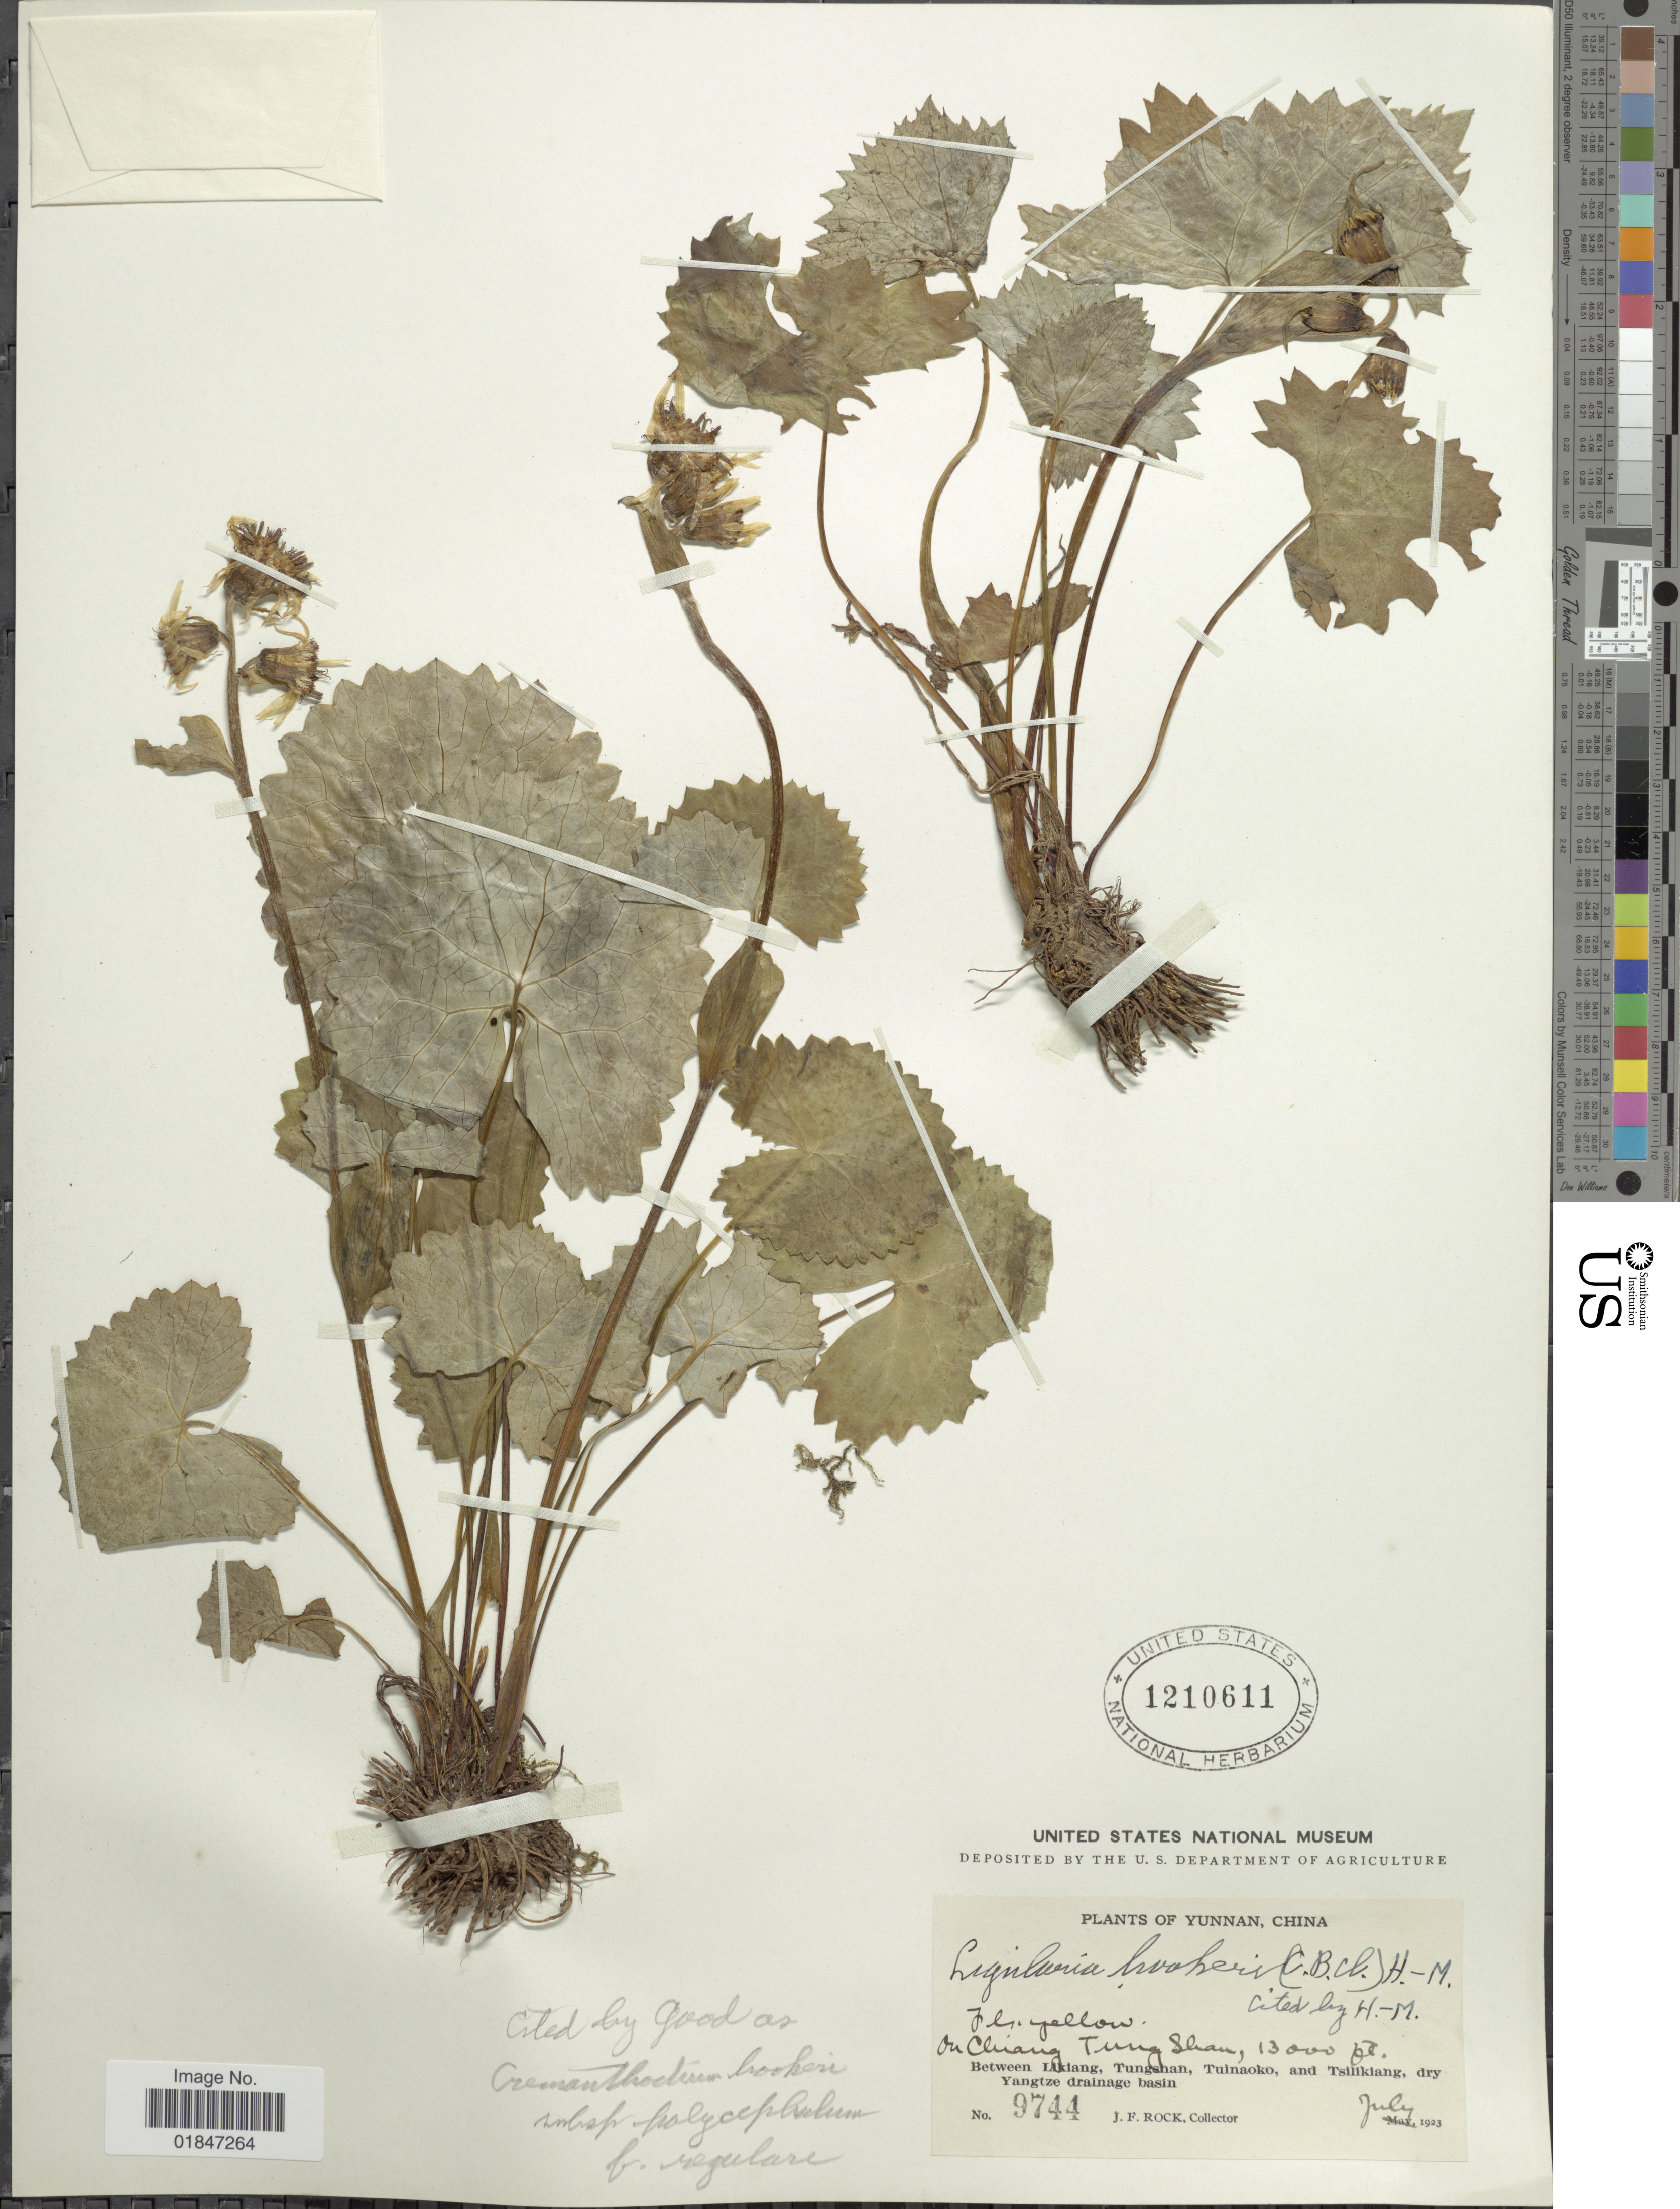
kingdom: Plantae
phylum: Tracheophyta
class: Magnoliopsida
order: Asterales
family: Asteraceae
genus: Ligularia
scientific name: Ligularia hookeri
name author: (C.B. Clarke) Hand.-Mazz.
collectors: J. Rock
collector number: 9744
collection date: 1923-07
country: China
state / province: Yunnan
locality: Yunnan, China. On Chiang Tung Shan. Between Likiang, Tungshanm Tuinaoko, and Tsilikiang, dry Yangtze drainage basin.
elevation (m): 3962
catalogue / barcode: US 1210611